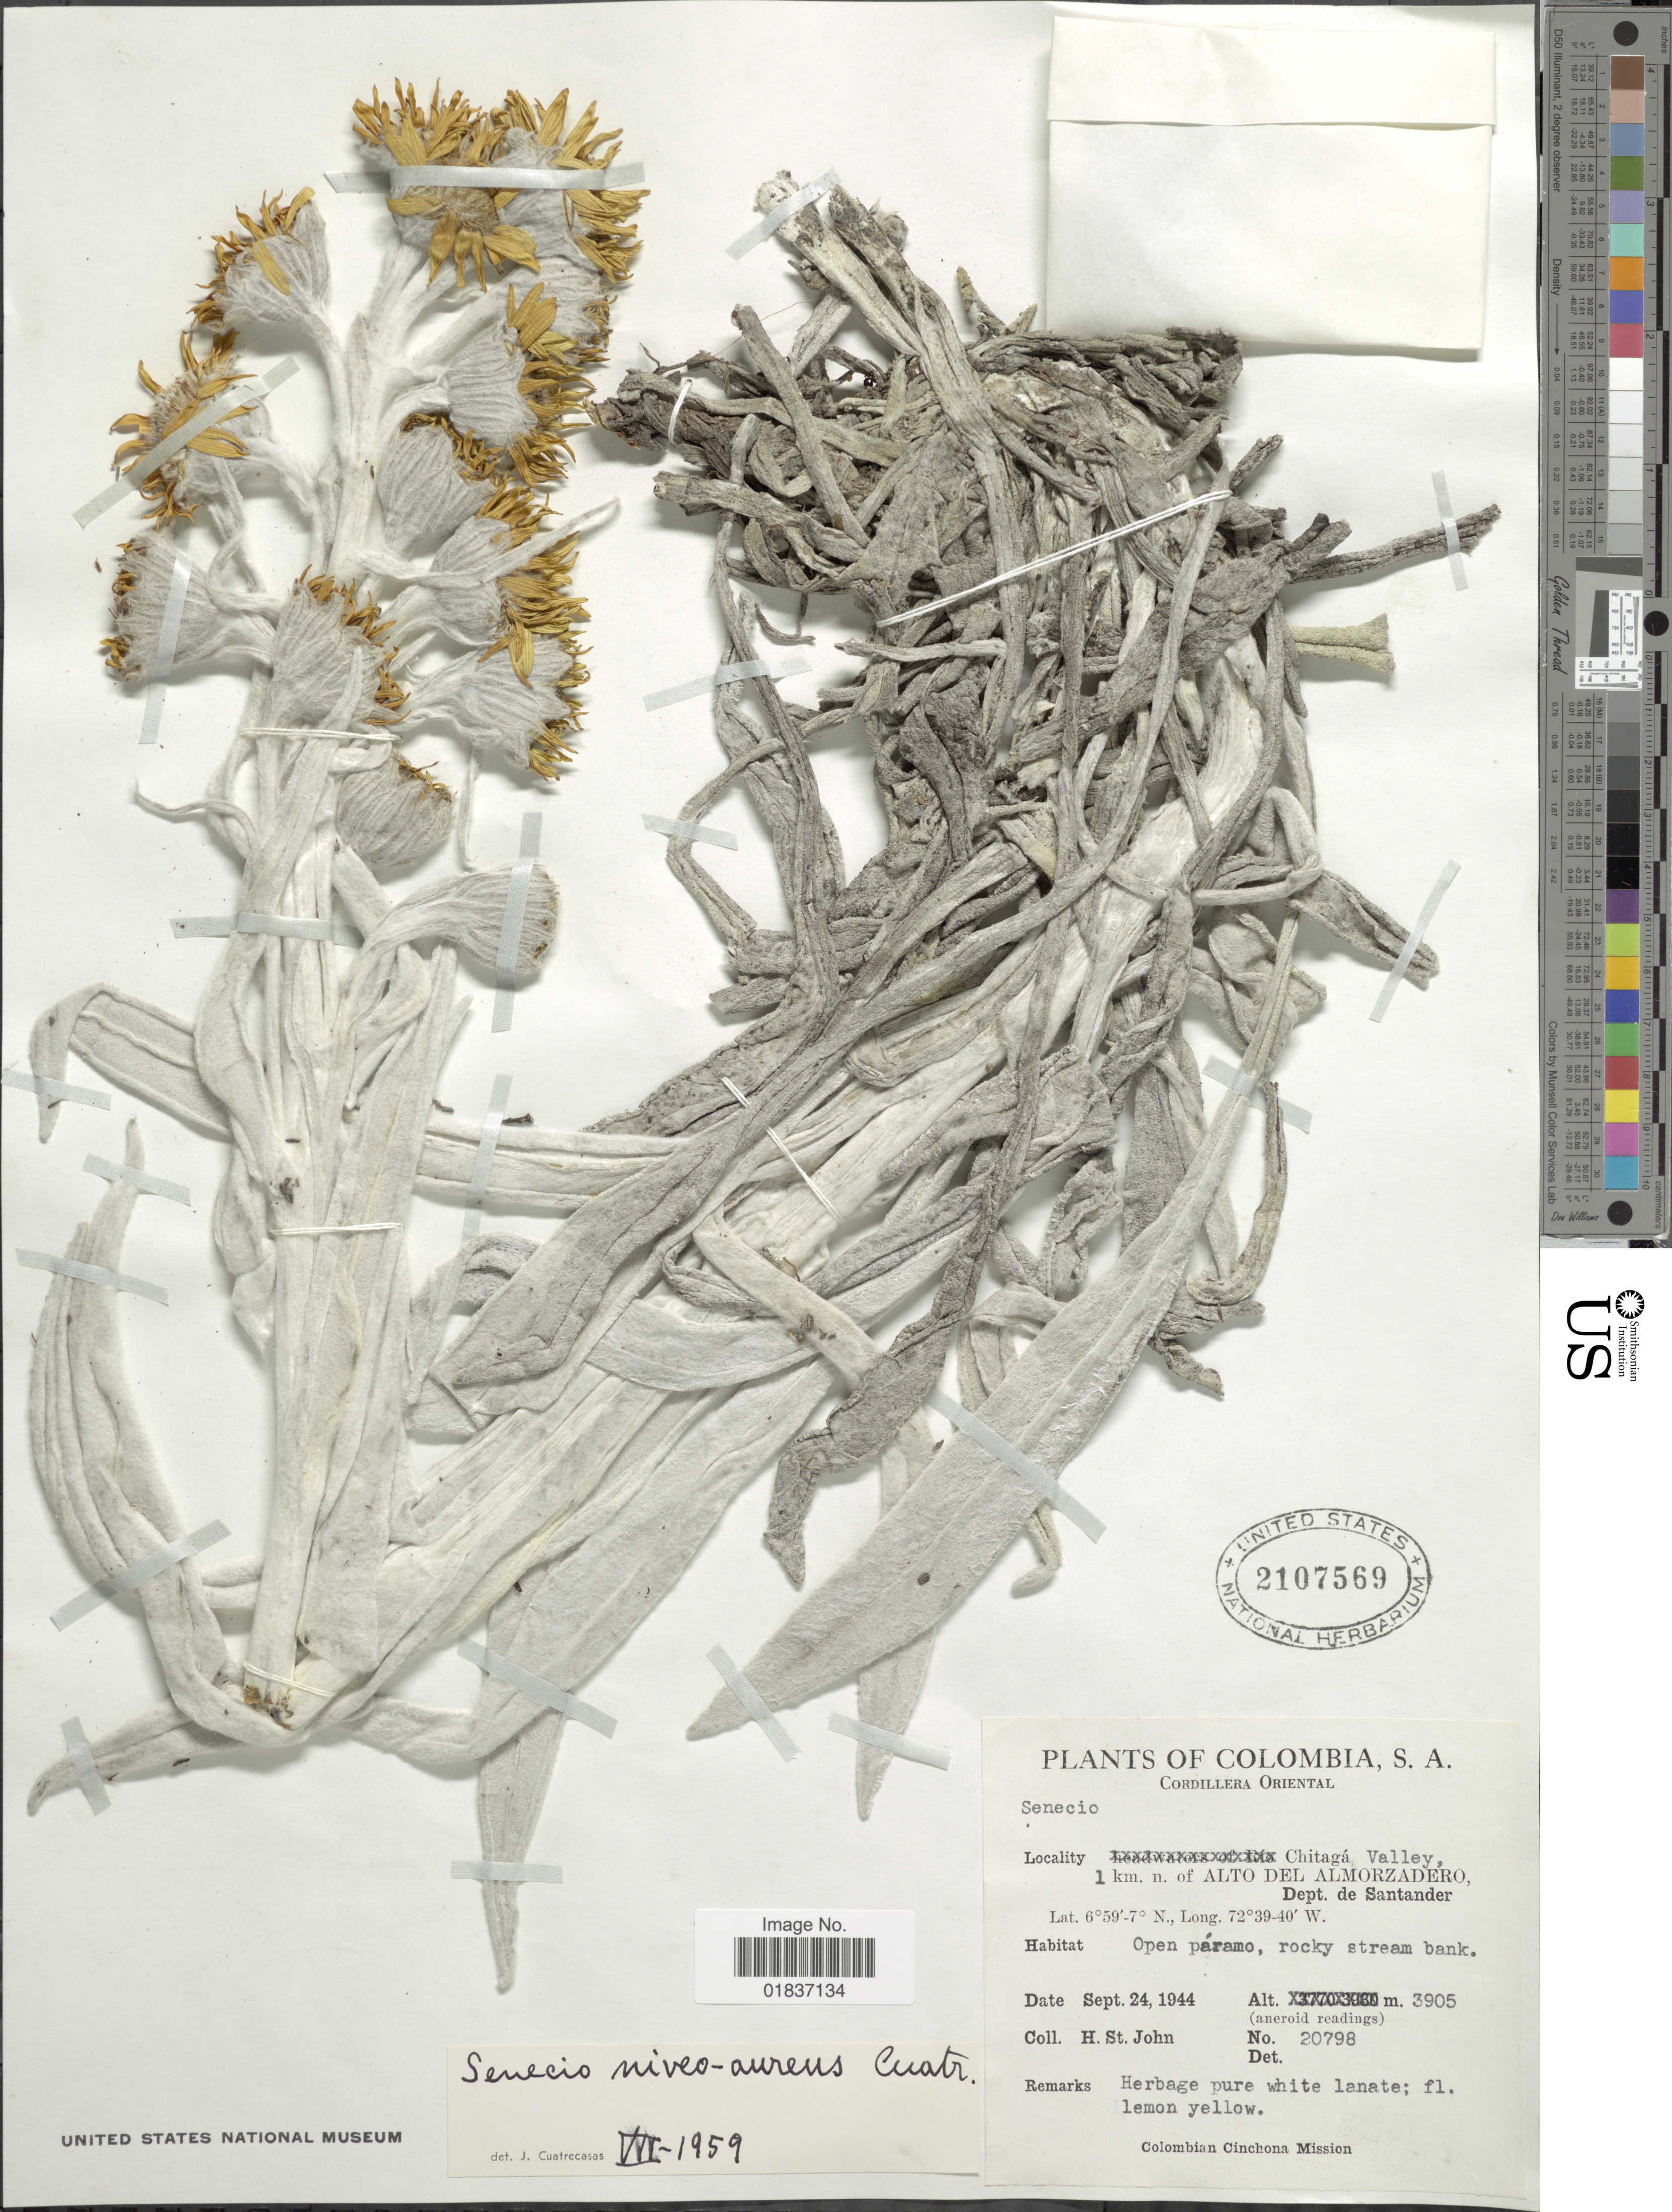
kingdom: Plantae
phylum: Tracheophyta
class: Magnoliopsida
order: Asterales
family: Asteraceae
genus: Senecio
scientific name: Senecio niveo-aureus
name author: Cuatrec.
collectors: H. St. John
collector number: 20798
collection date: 1944-09-24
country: Colombia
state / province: Santander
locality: Cordillera Oriental. Chitaga Valley. 1 km. n. of Alto del Almorzadero. Dept, de Santander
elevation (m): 3905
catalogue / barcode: US 2107569